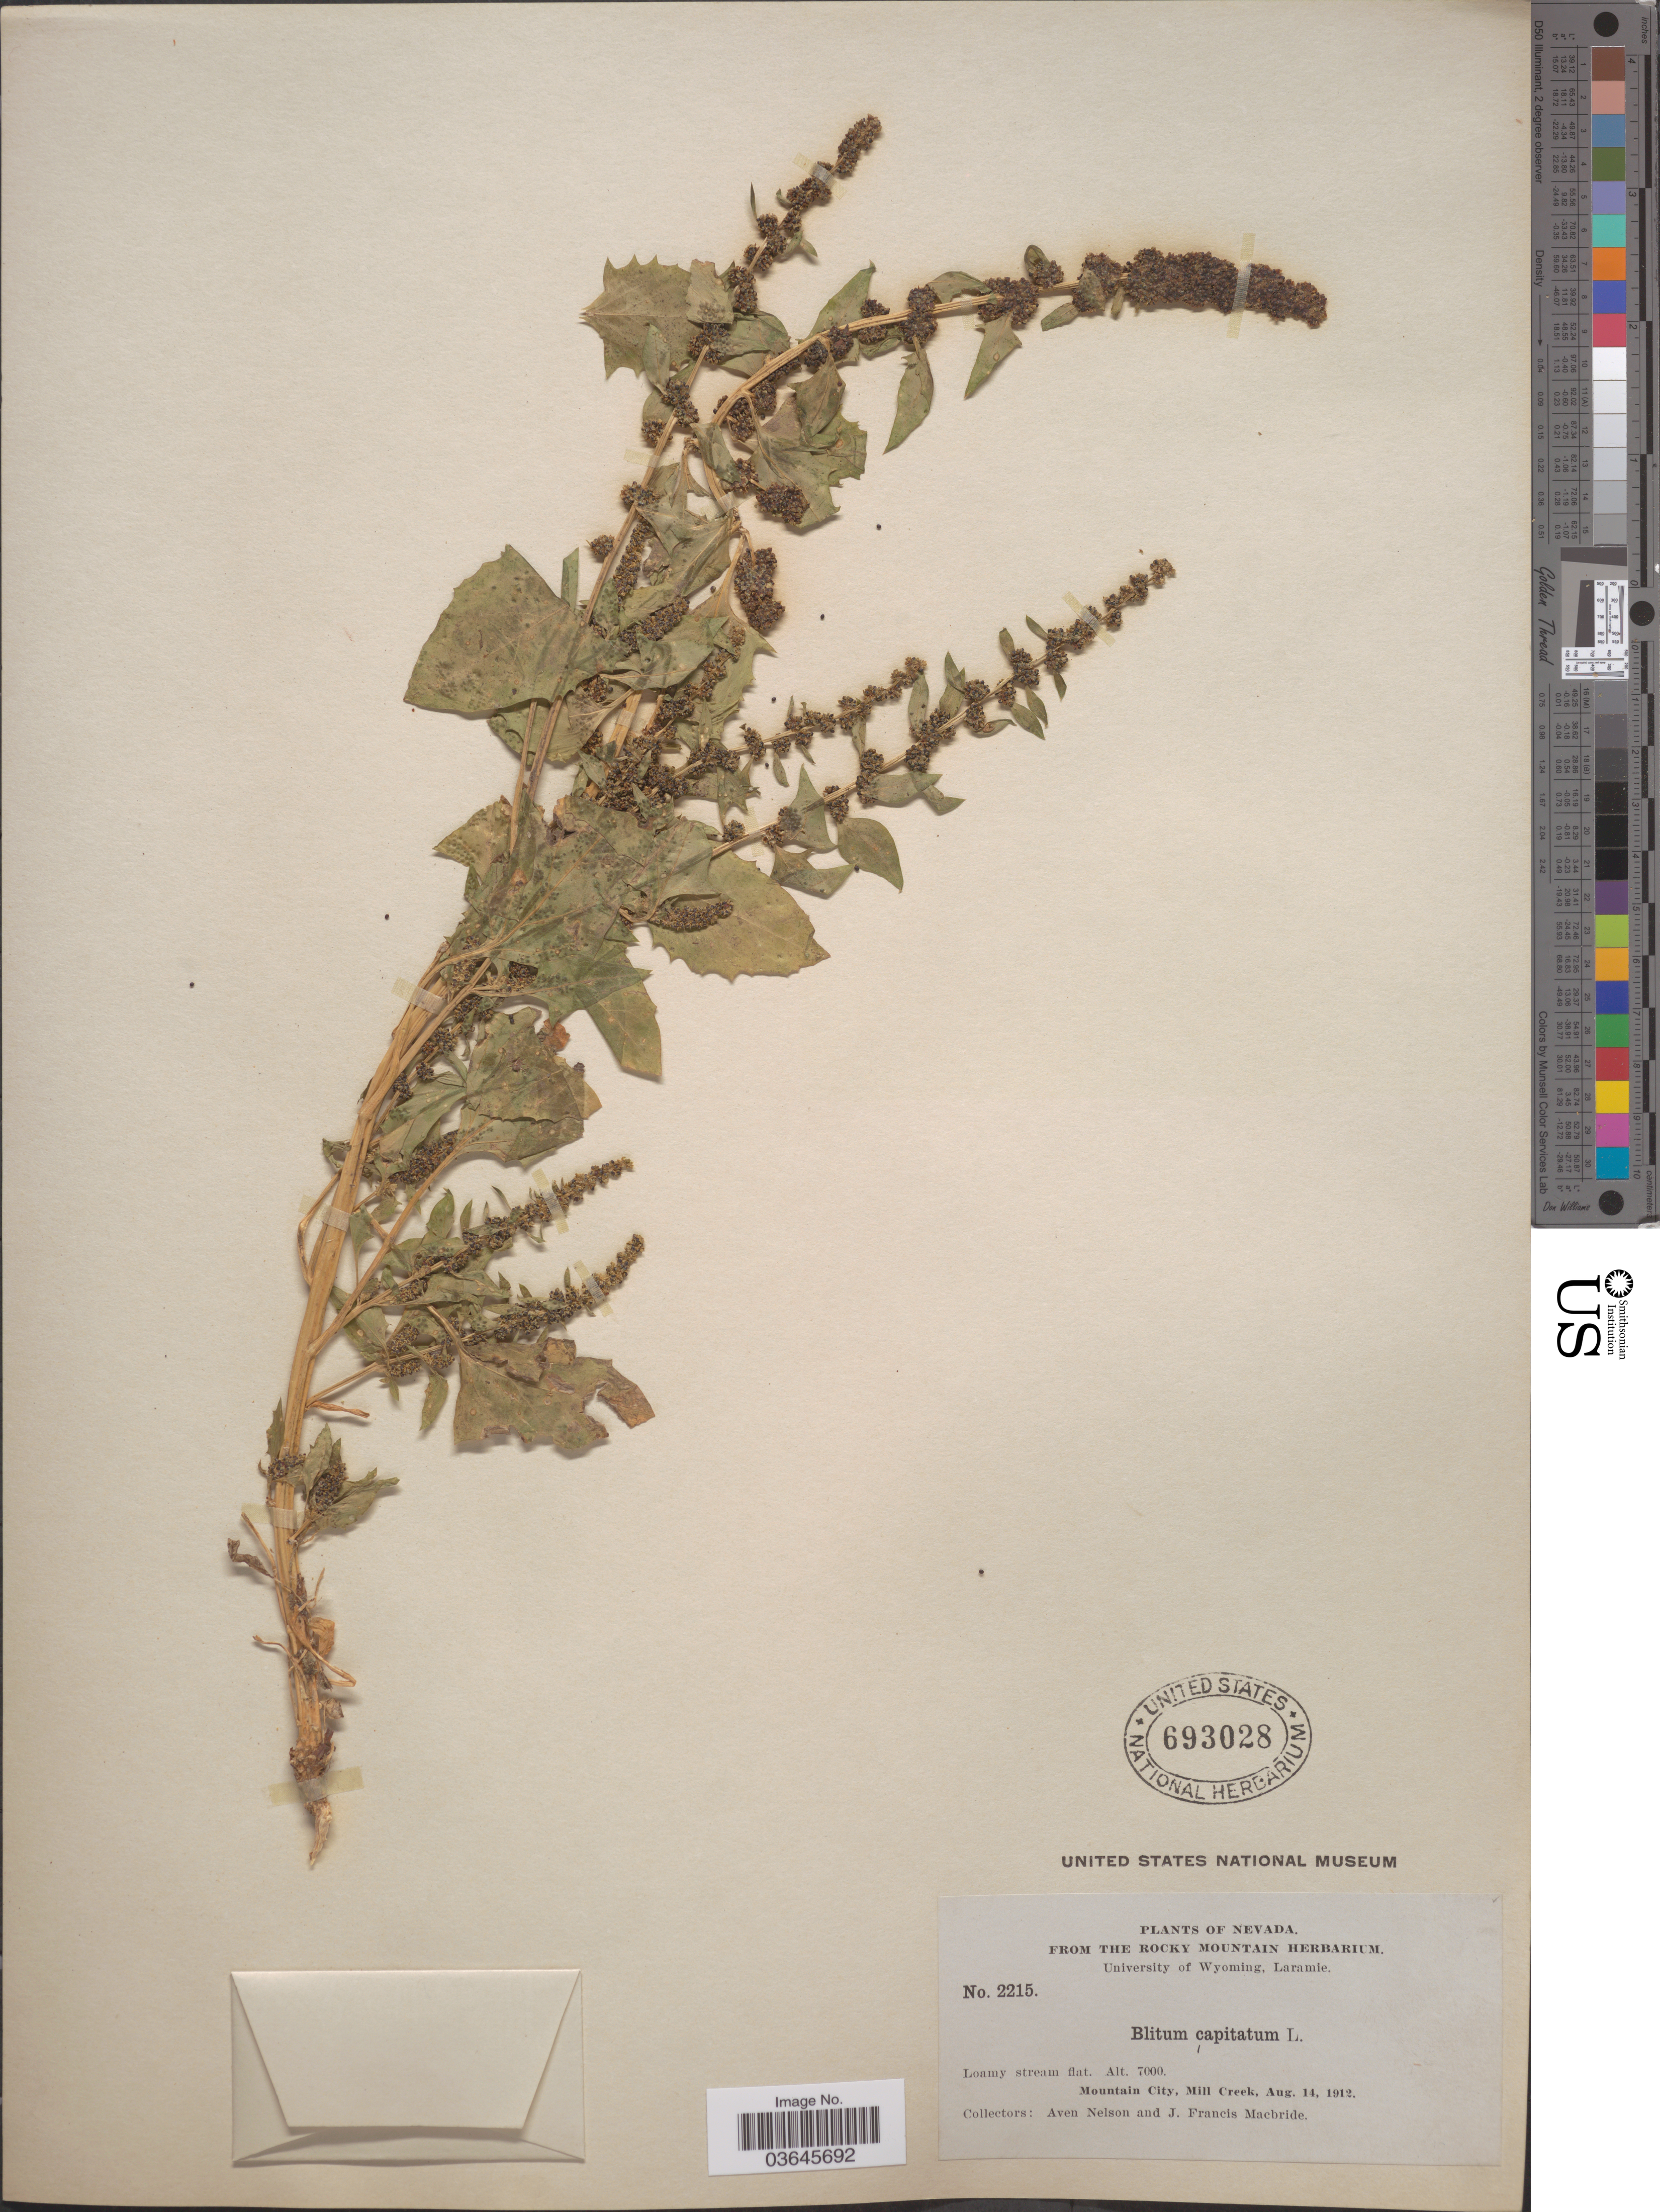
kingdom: Plantae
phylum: Tracheophyta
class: Magnoliopsida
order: Caryophyllales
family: Amaranthaceae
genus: Blitum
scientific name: Blitum capitatum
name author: L.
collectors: A. Nelson & J. F. Macbride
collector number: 2215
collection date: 1912-08-14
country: United States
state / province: Nevada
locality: Mountain City, Mill Creek.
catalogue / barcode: US 693028